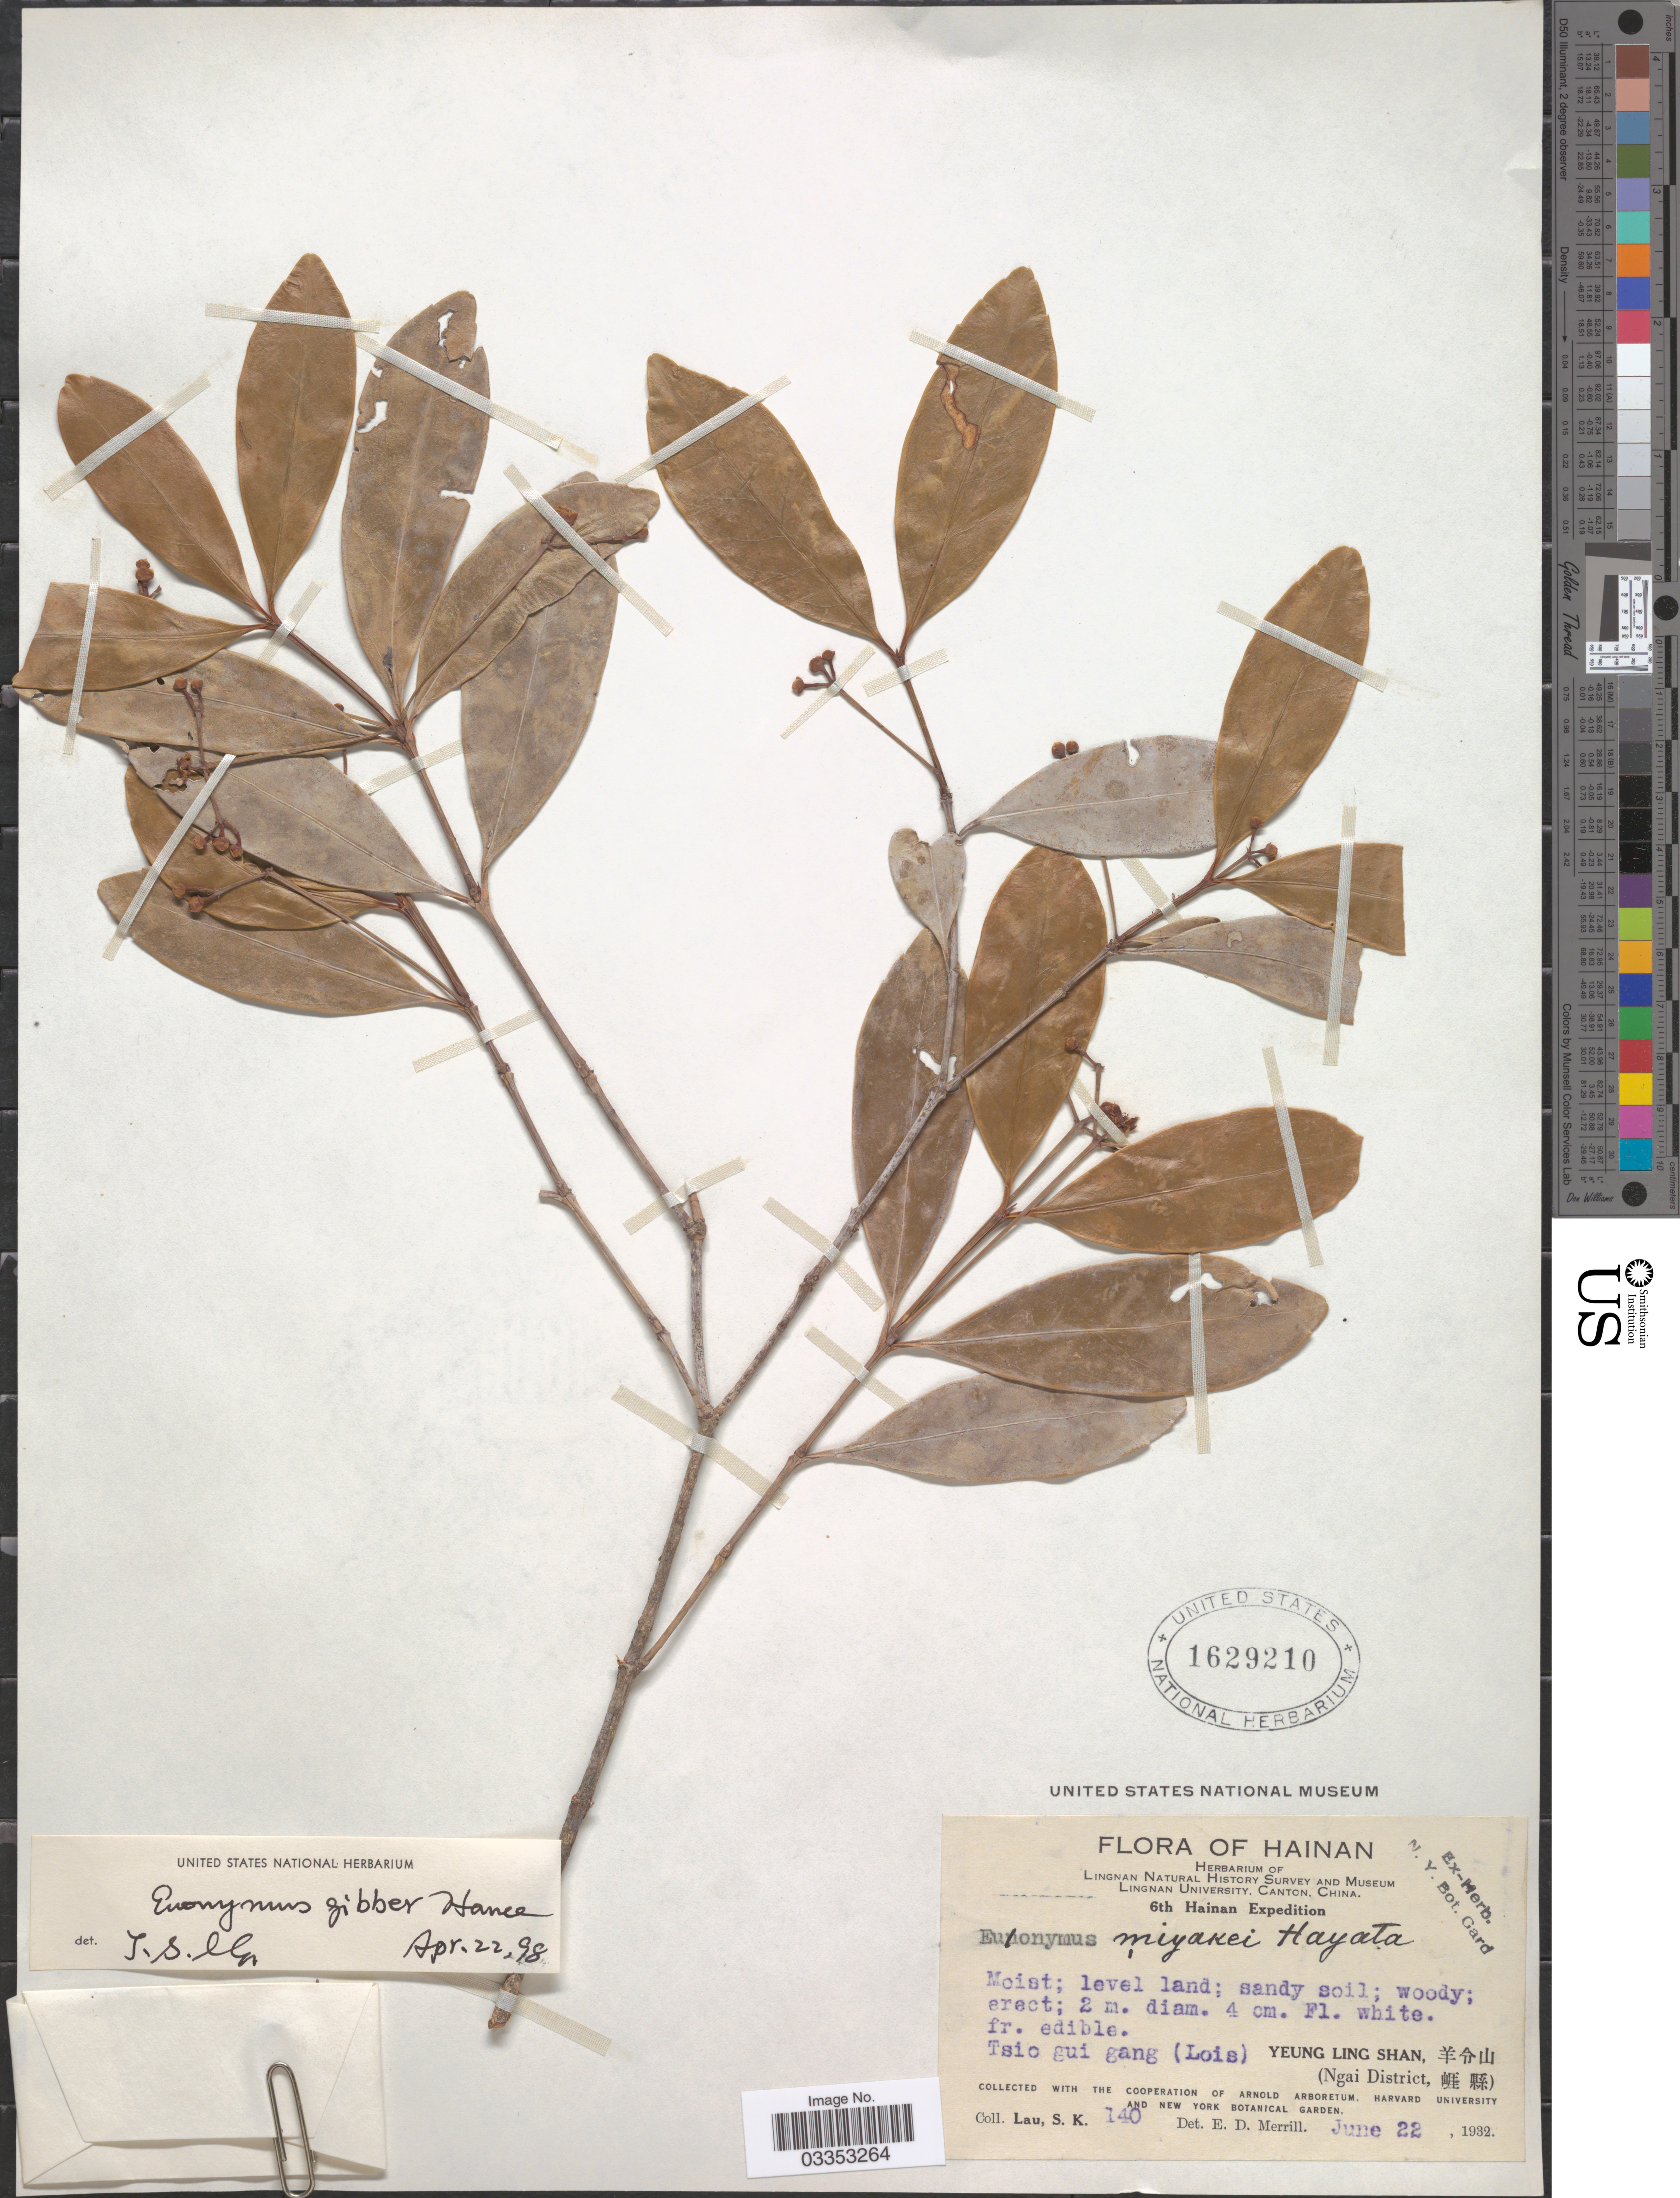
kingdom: Plantae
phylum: Tracheophyta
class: Magnoliopsida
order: Celastrales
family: Celastraceae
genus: Euonymus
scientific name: Euonymus glaber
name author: Roxb.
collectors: S. K. Lau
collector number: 140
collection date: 1932-06-22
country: China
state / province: Hainan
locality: Yeung Ling Shan. (Ngai District).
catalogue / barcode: US 1629210